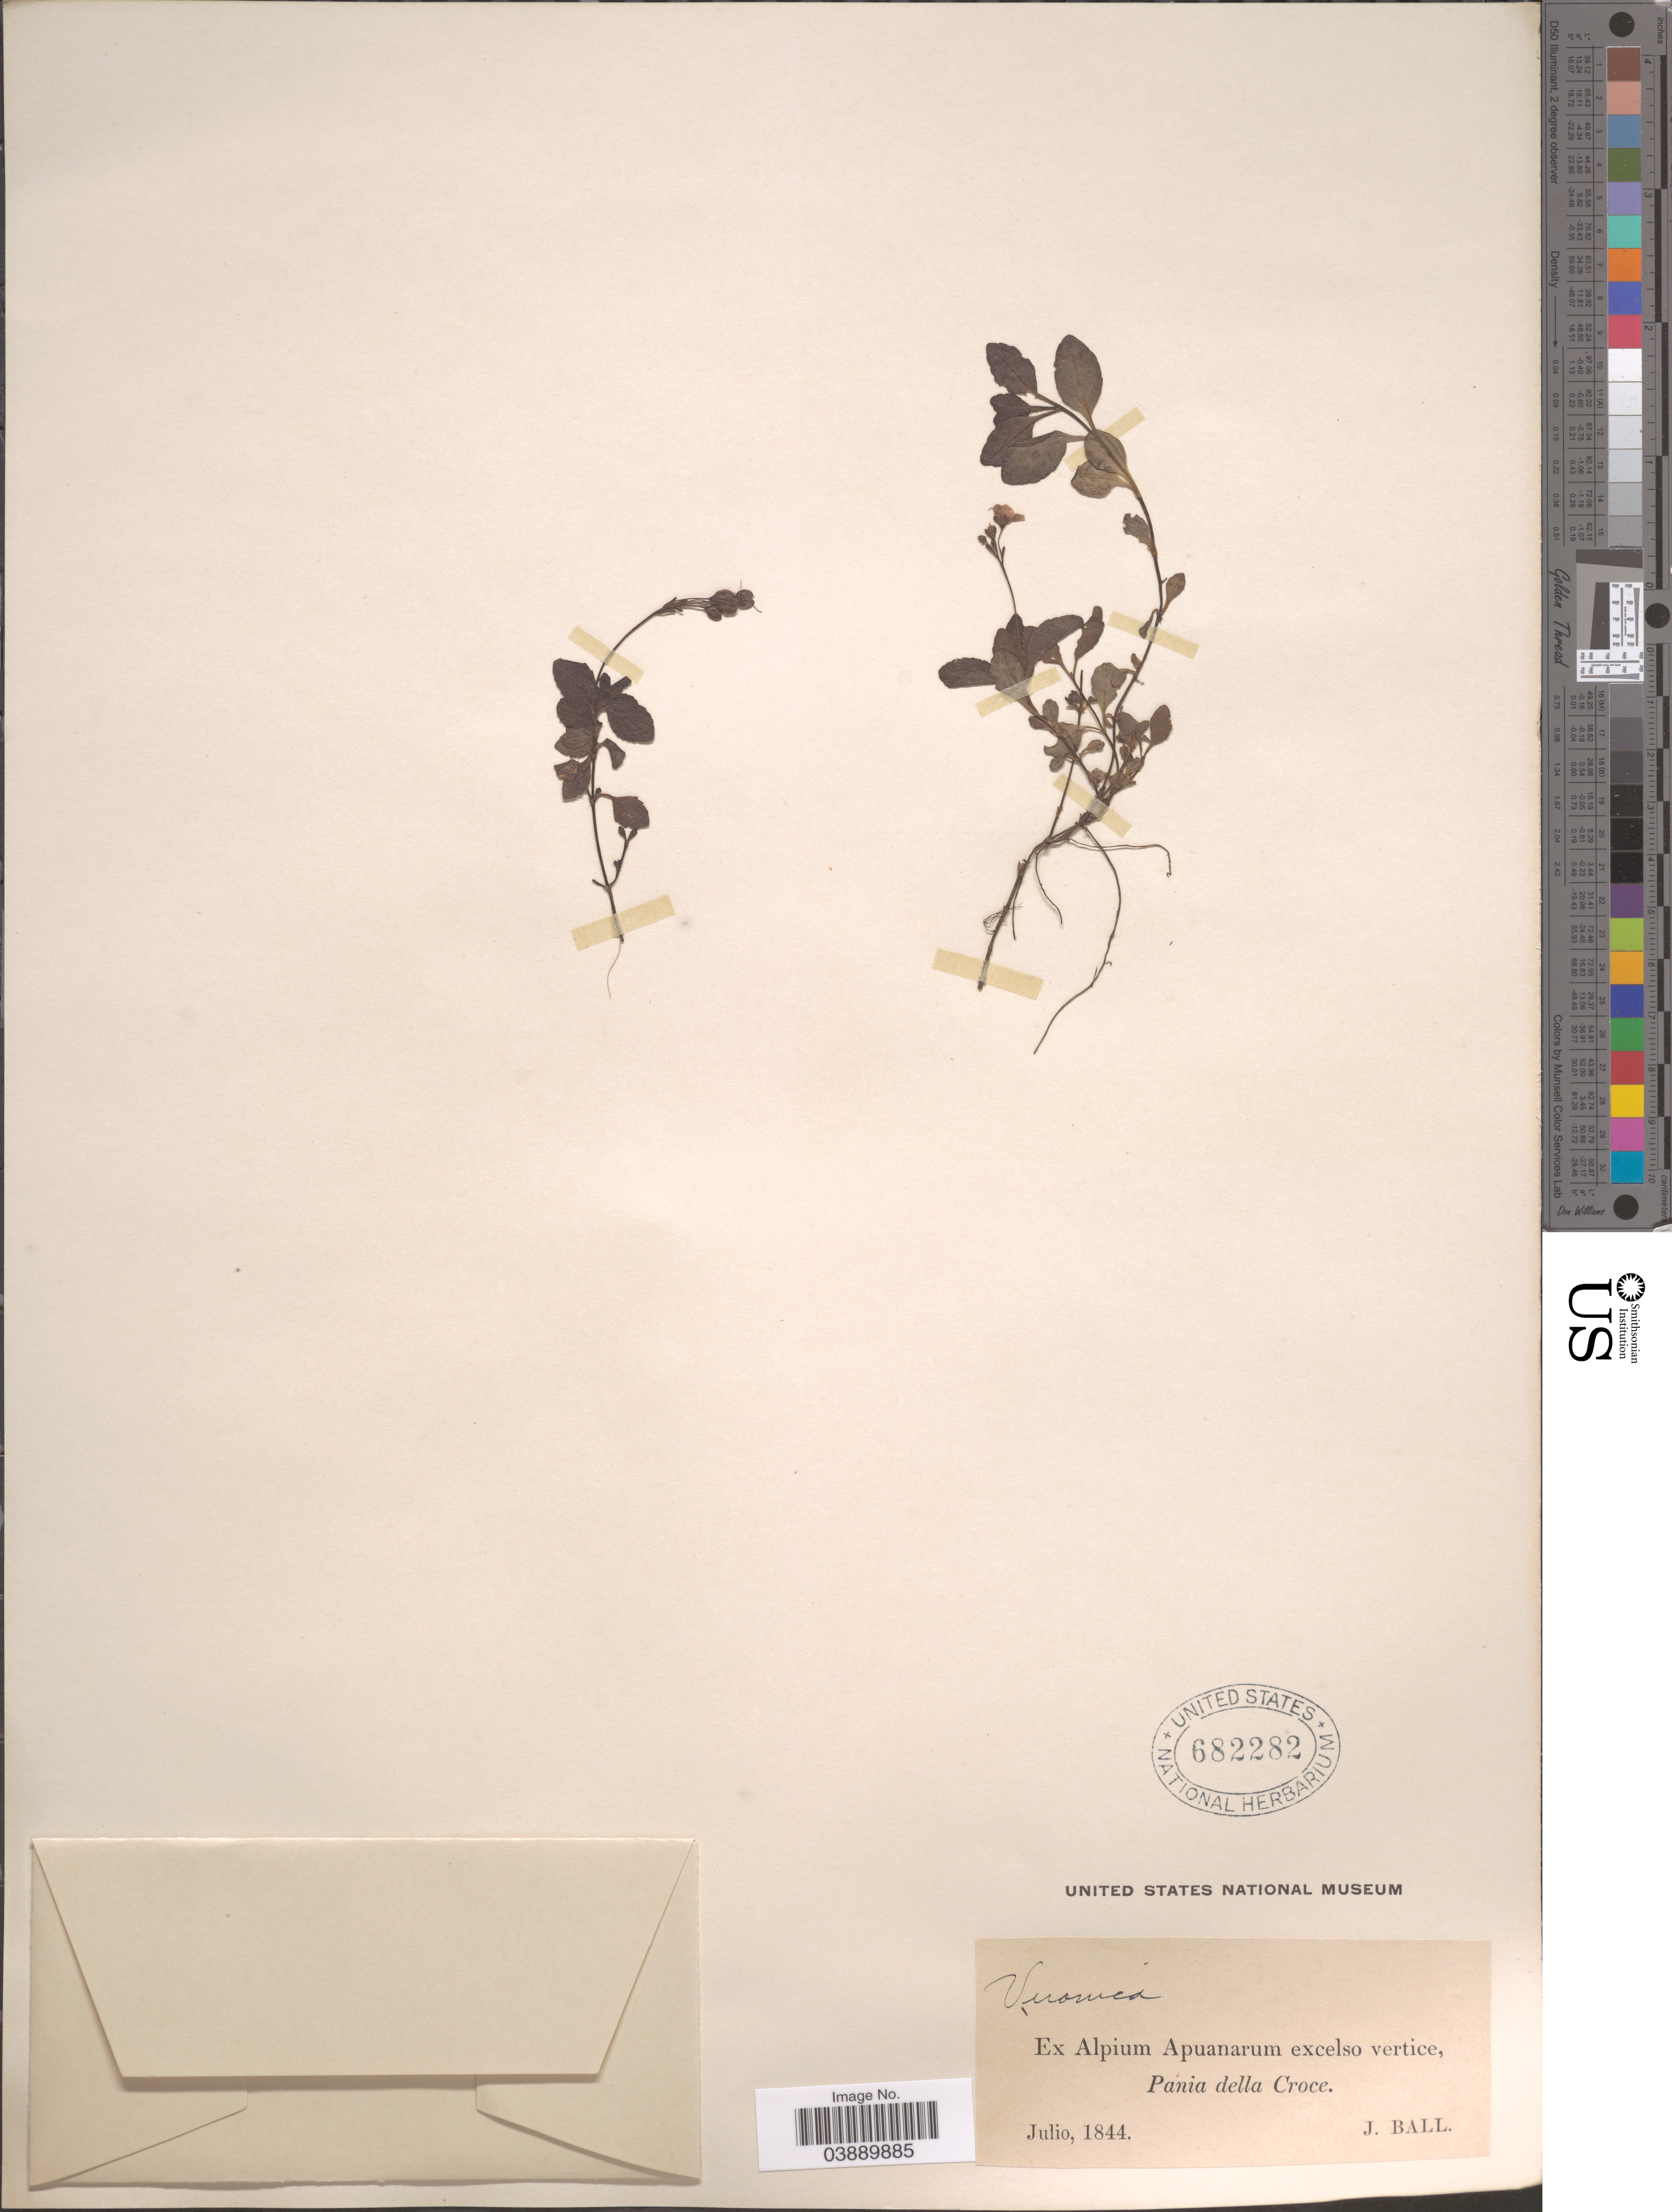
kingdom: Plantae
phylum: Tracheophyta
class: Magnoliopsida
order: Lamiales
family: Plantaginaceae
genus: Veronica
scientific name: Veronica aphylla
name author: L.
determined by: Albach, Dirk C.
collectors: J. Ball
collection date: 1844-07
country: Germany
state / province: Bayern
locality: Ex Alpium Apuanarum excelso vertice Pania della Croce.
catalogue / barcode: US 682282